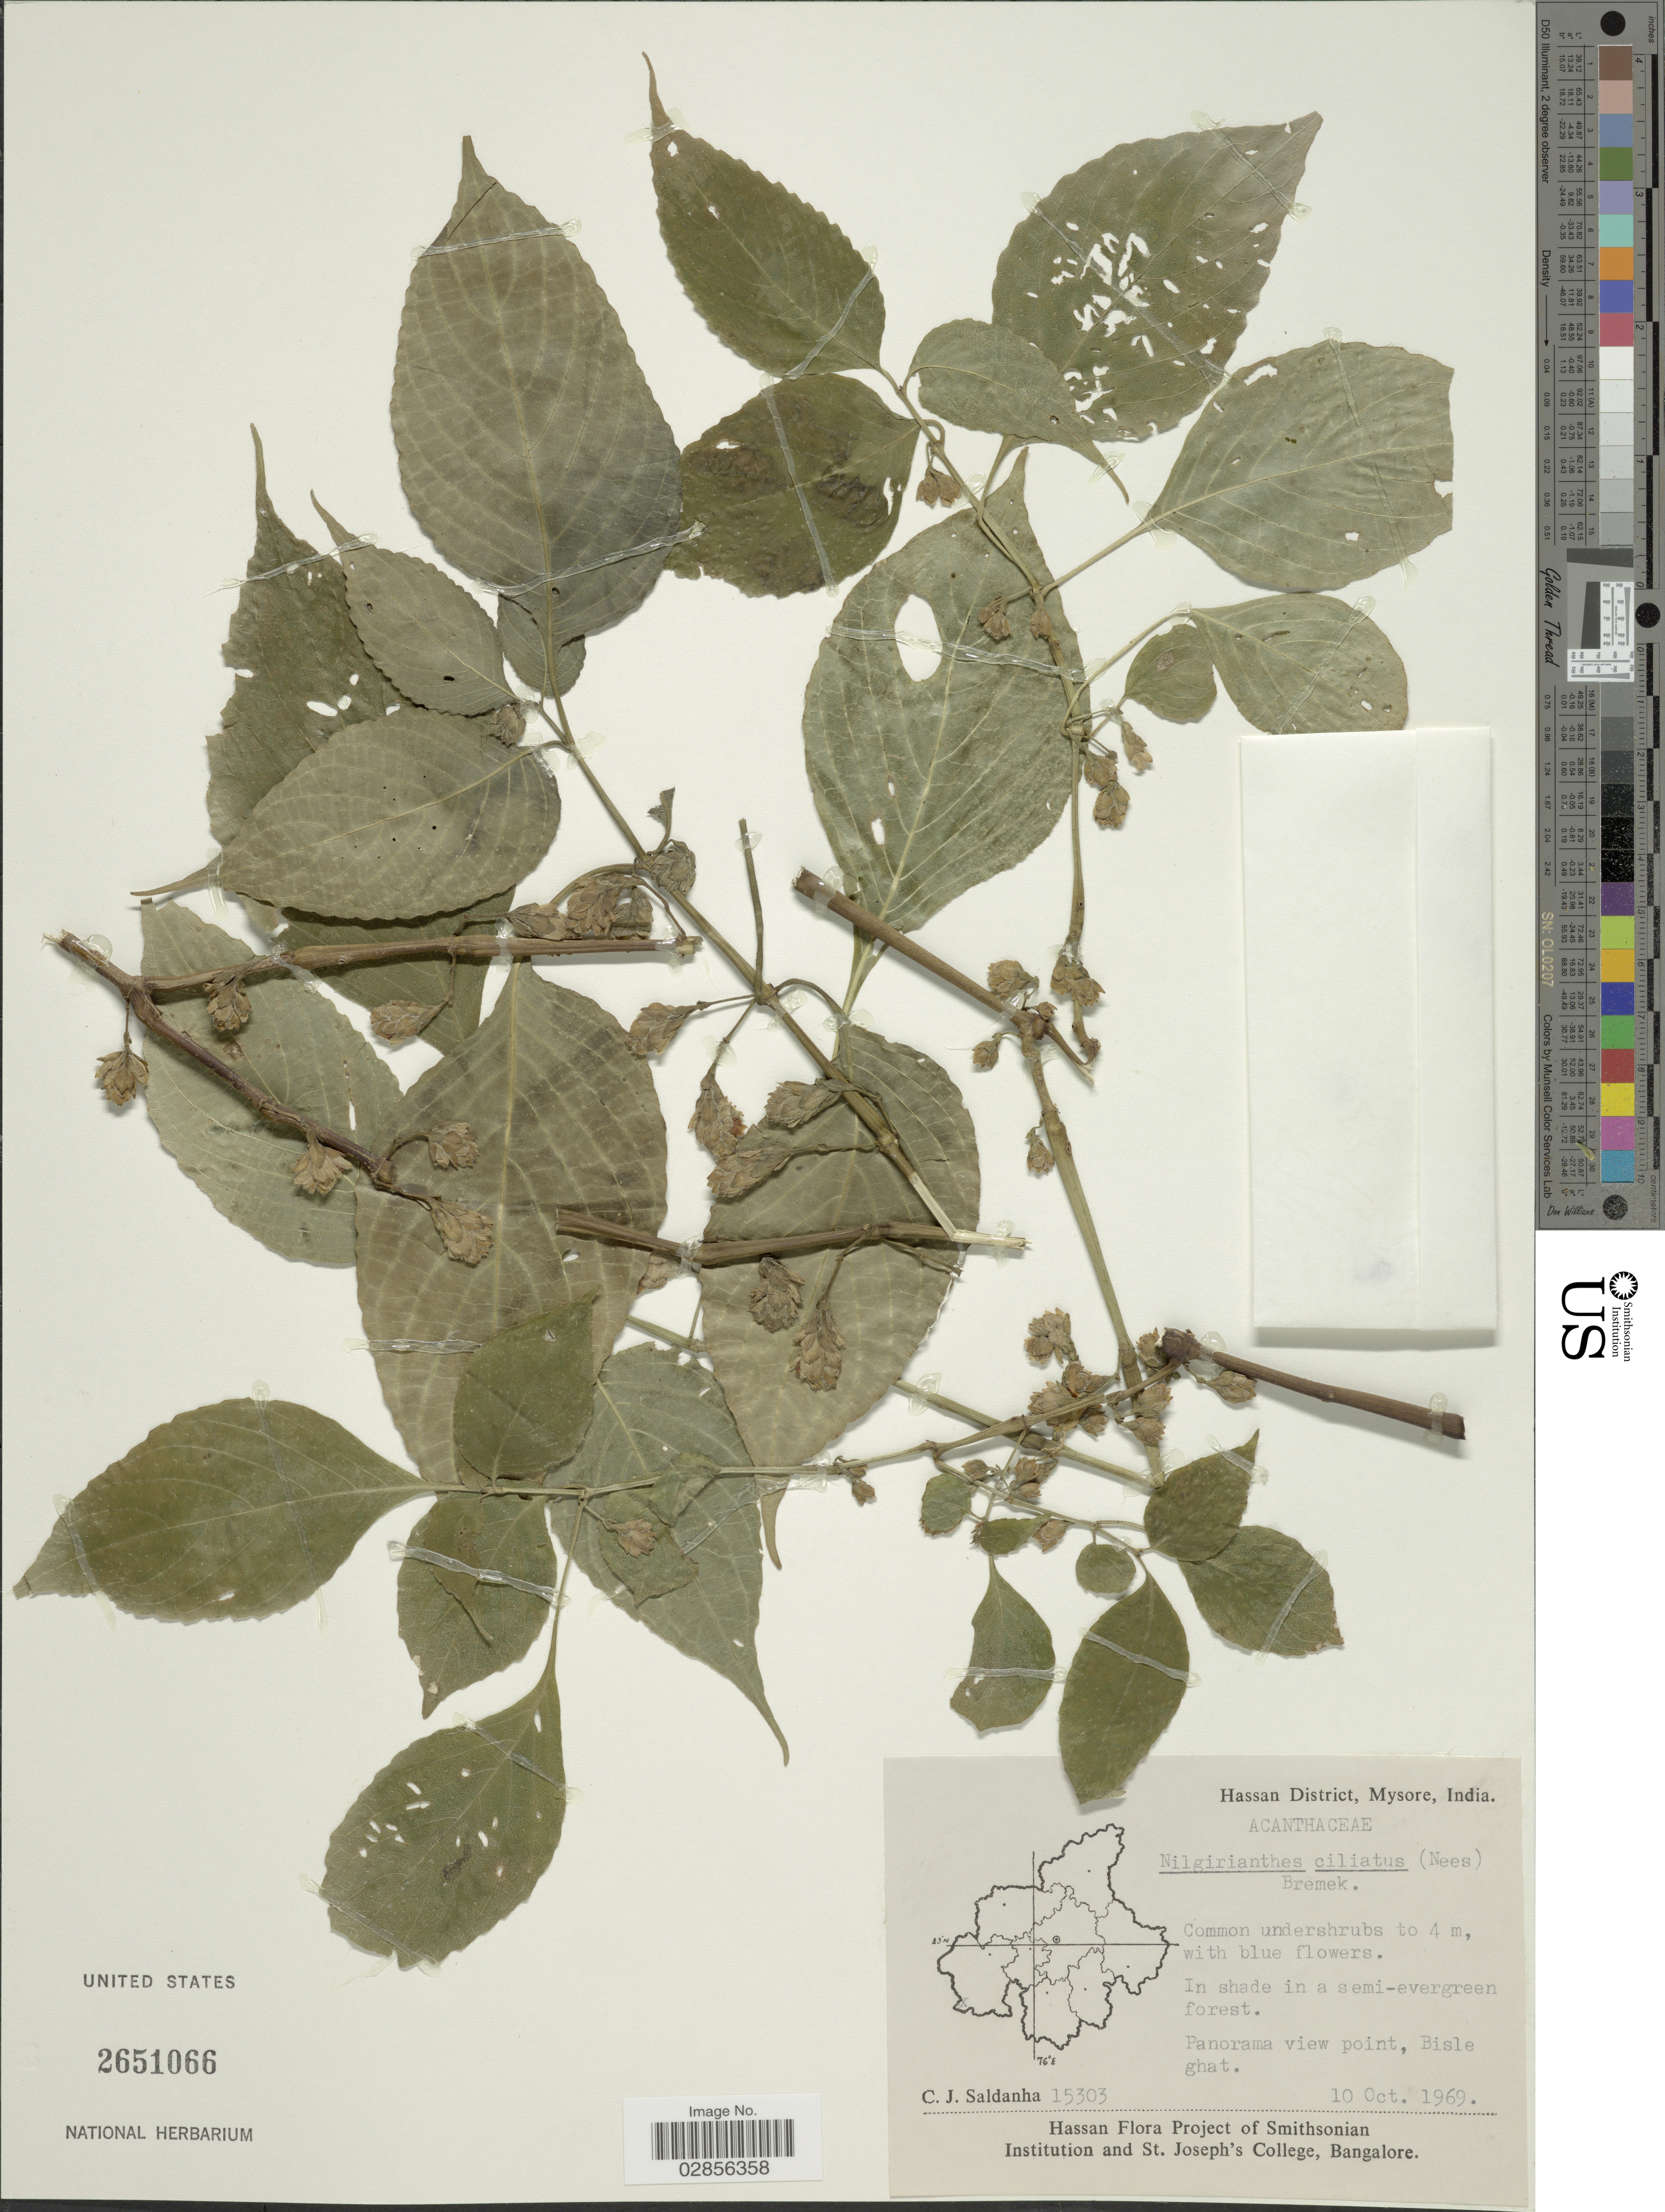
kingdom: Plantae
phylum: Tracheophyta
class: Magnoliopsida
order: Lamiales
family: Acanthaceae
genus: Strobilanthes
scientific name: Strobilanthes ciliata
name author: Nees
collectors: C. J. Saldanha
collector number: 15303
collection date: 1969-10-10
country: India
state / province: Karnataka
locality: Hassan District, Mysore. Panorama view point, Bisle ghat.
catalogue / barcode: US 2651066